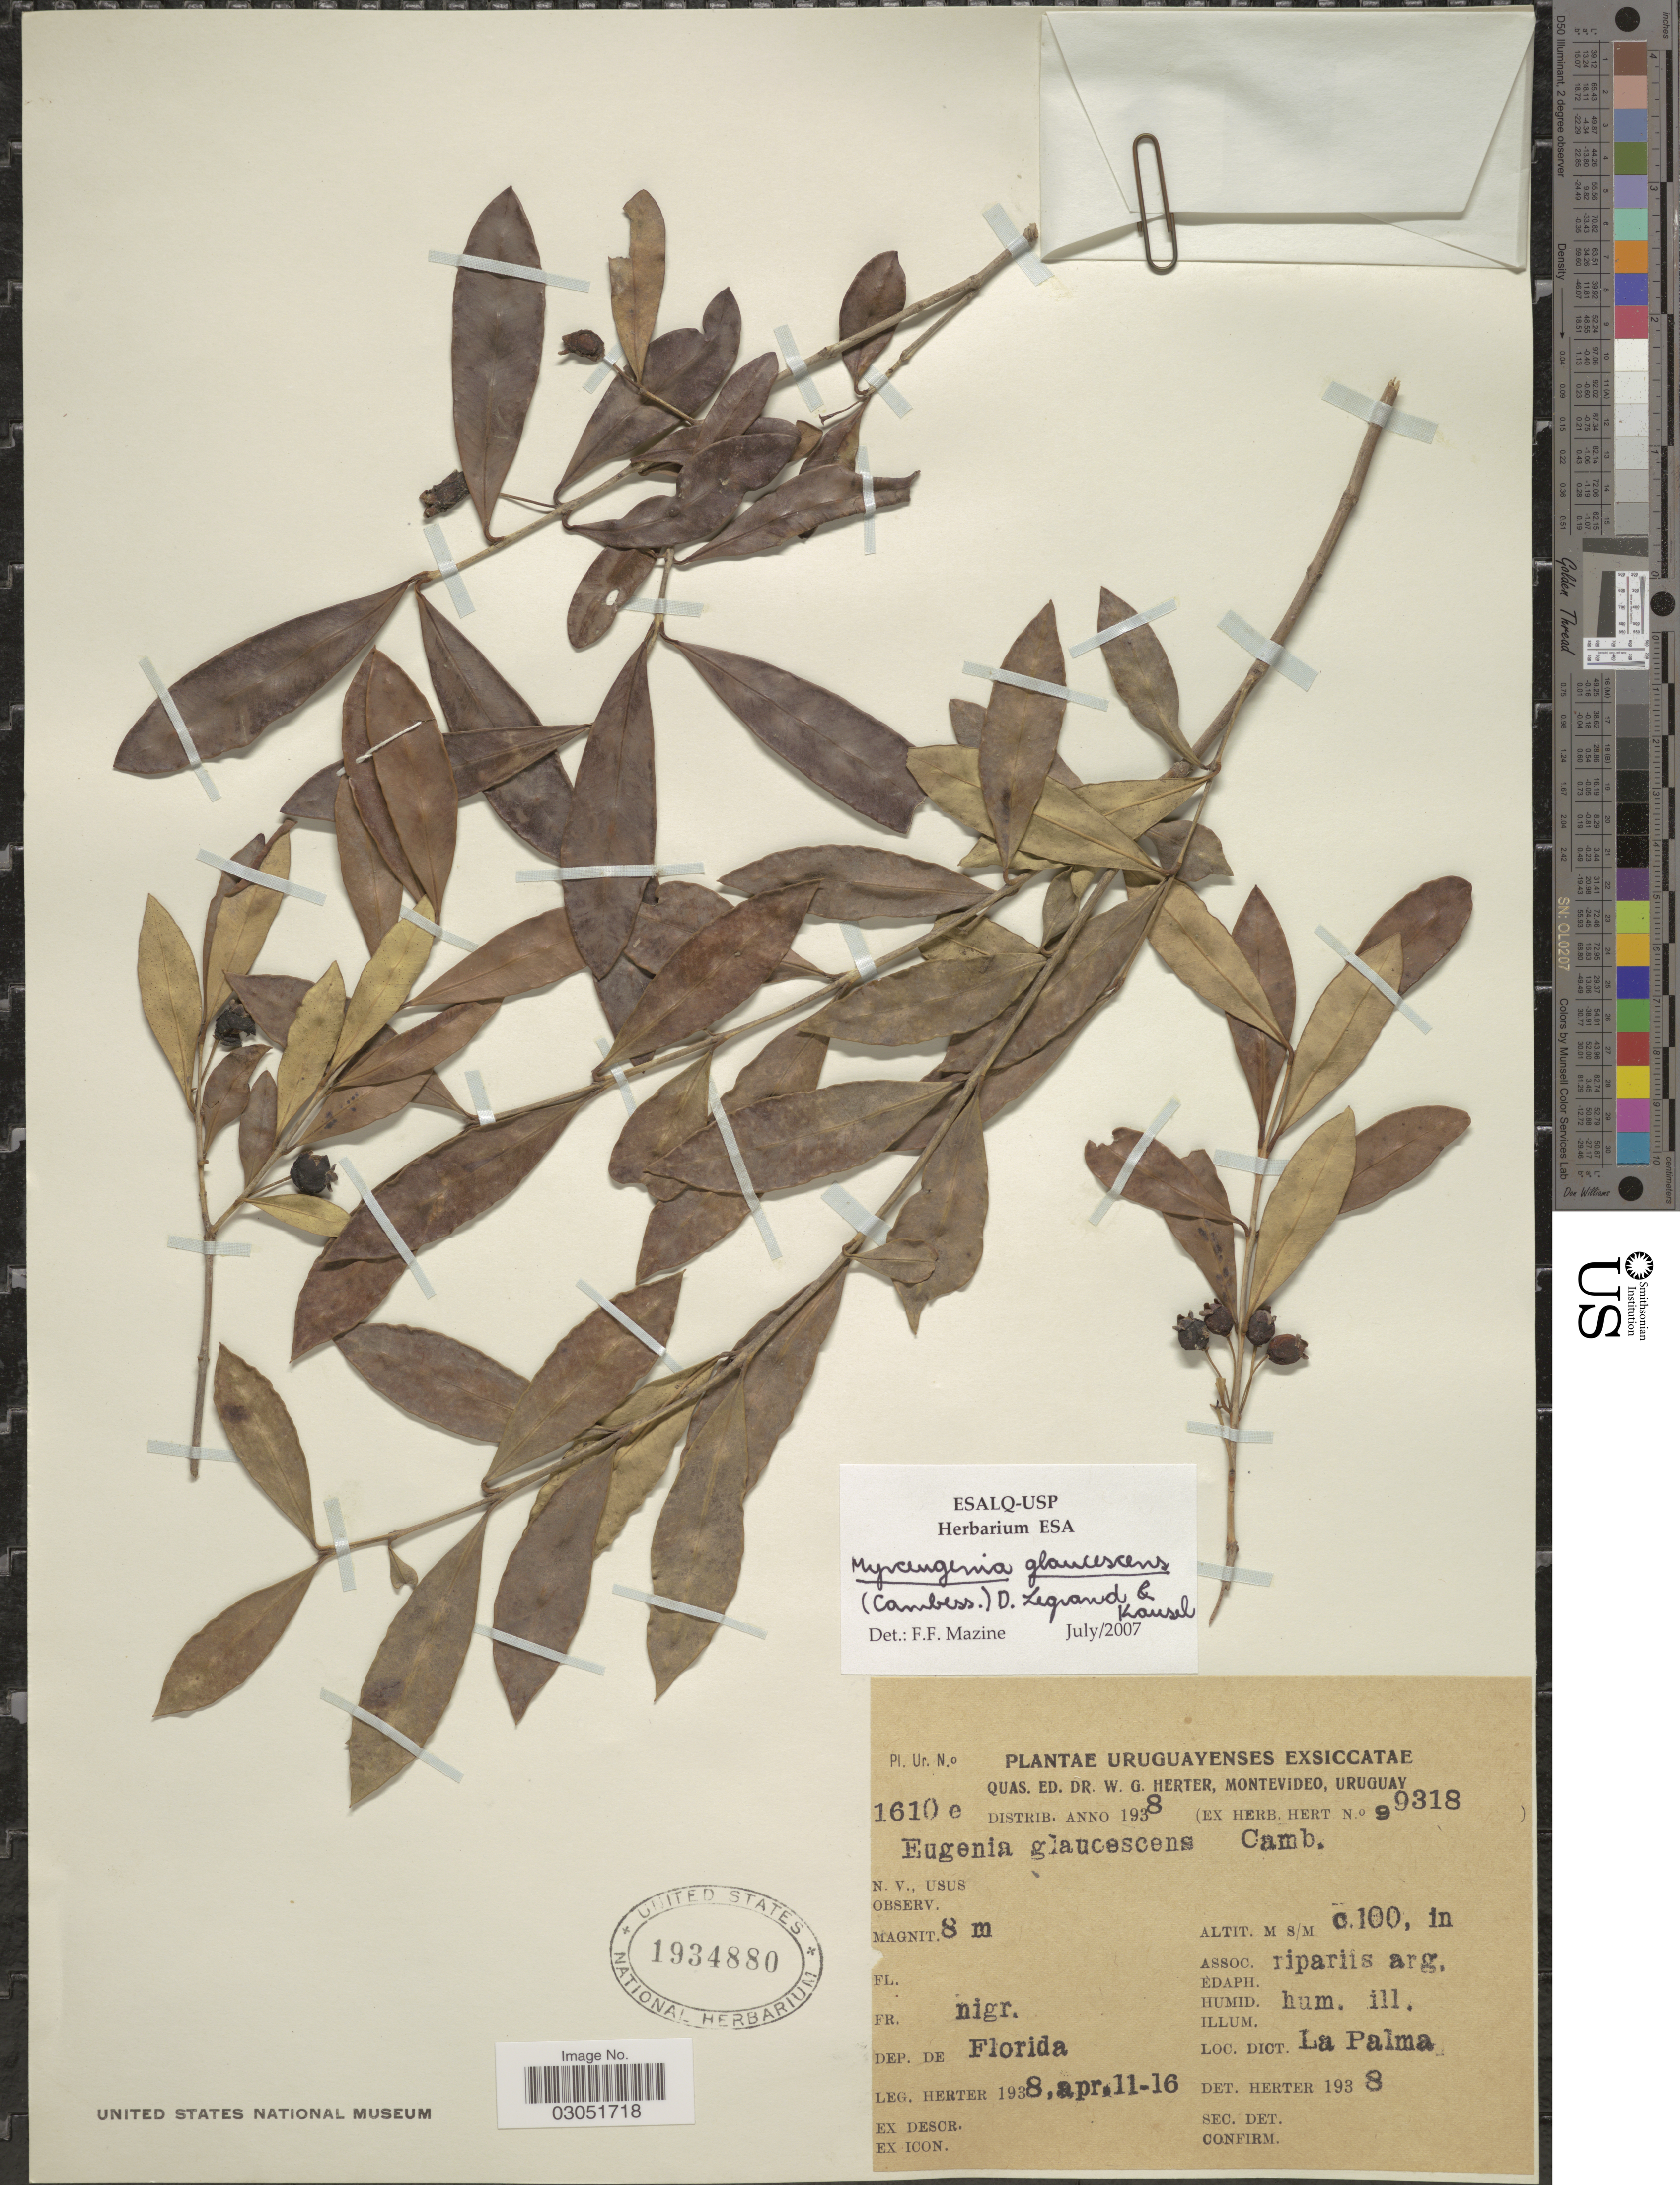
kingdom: Plantae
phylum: Tracheophyta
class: Magnoliopsida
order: Myrtales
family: Myrtaceae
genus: Myrceugenia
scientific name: Myrceugenia glaucescens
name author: (Cambess.) D. Legrand & Kausel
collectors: W. G. Herter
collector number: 99318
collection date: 1938-04-11/1938-04-16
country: Uruguay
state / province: Florida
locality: Dep. de Florida. La Palma.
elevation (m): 100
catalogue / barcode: US 1934880